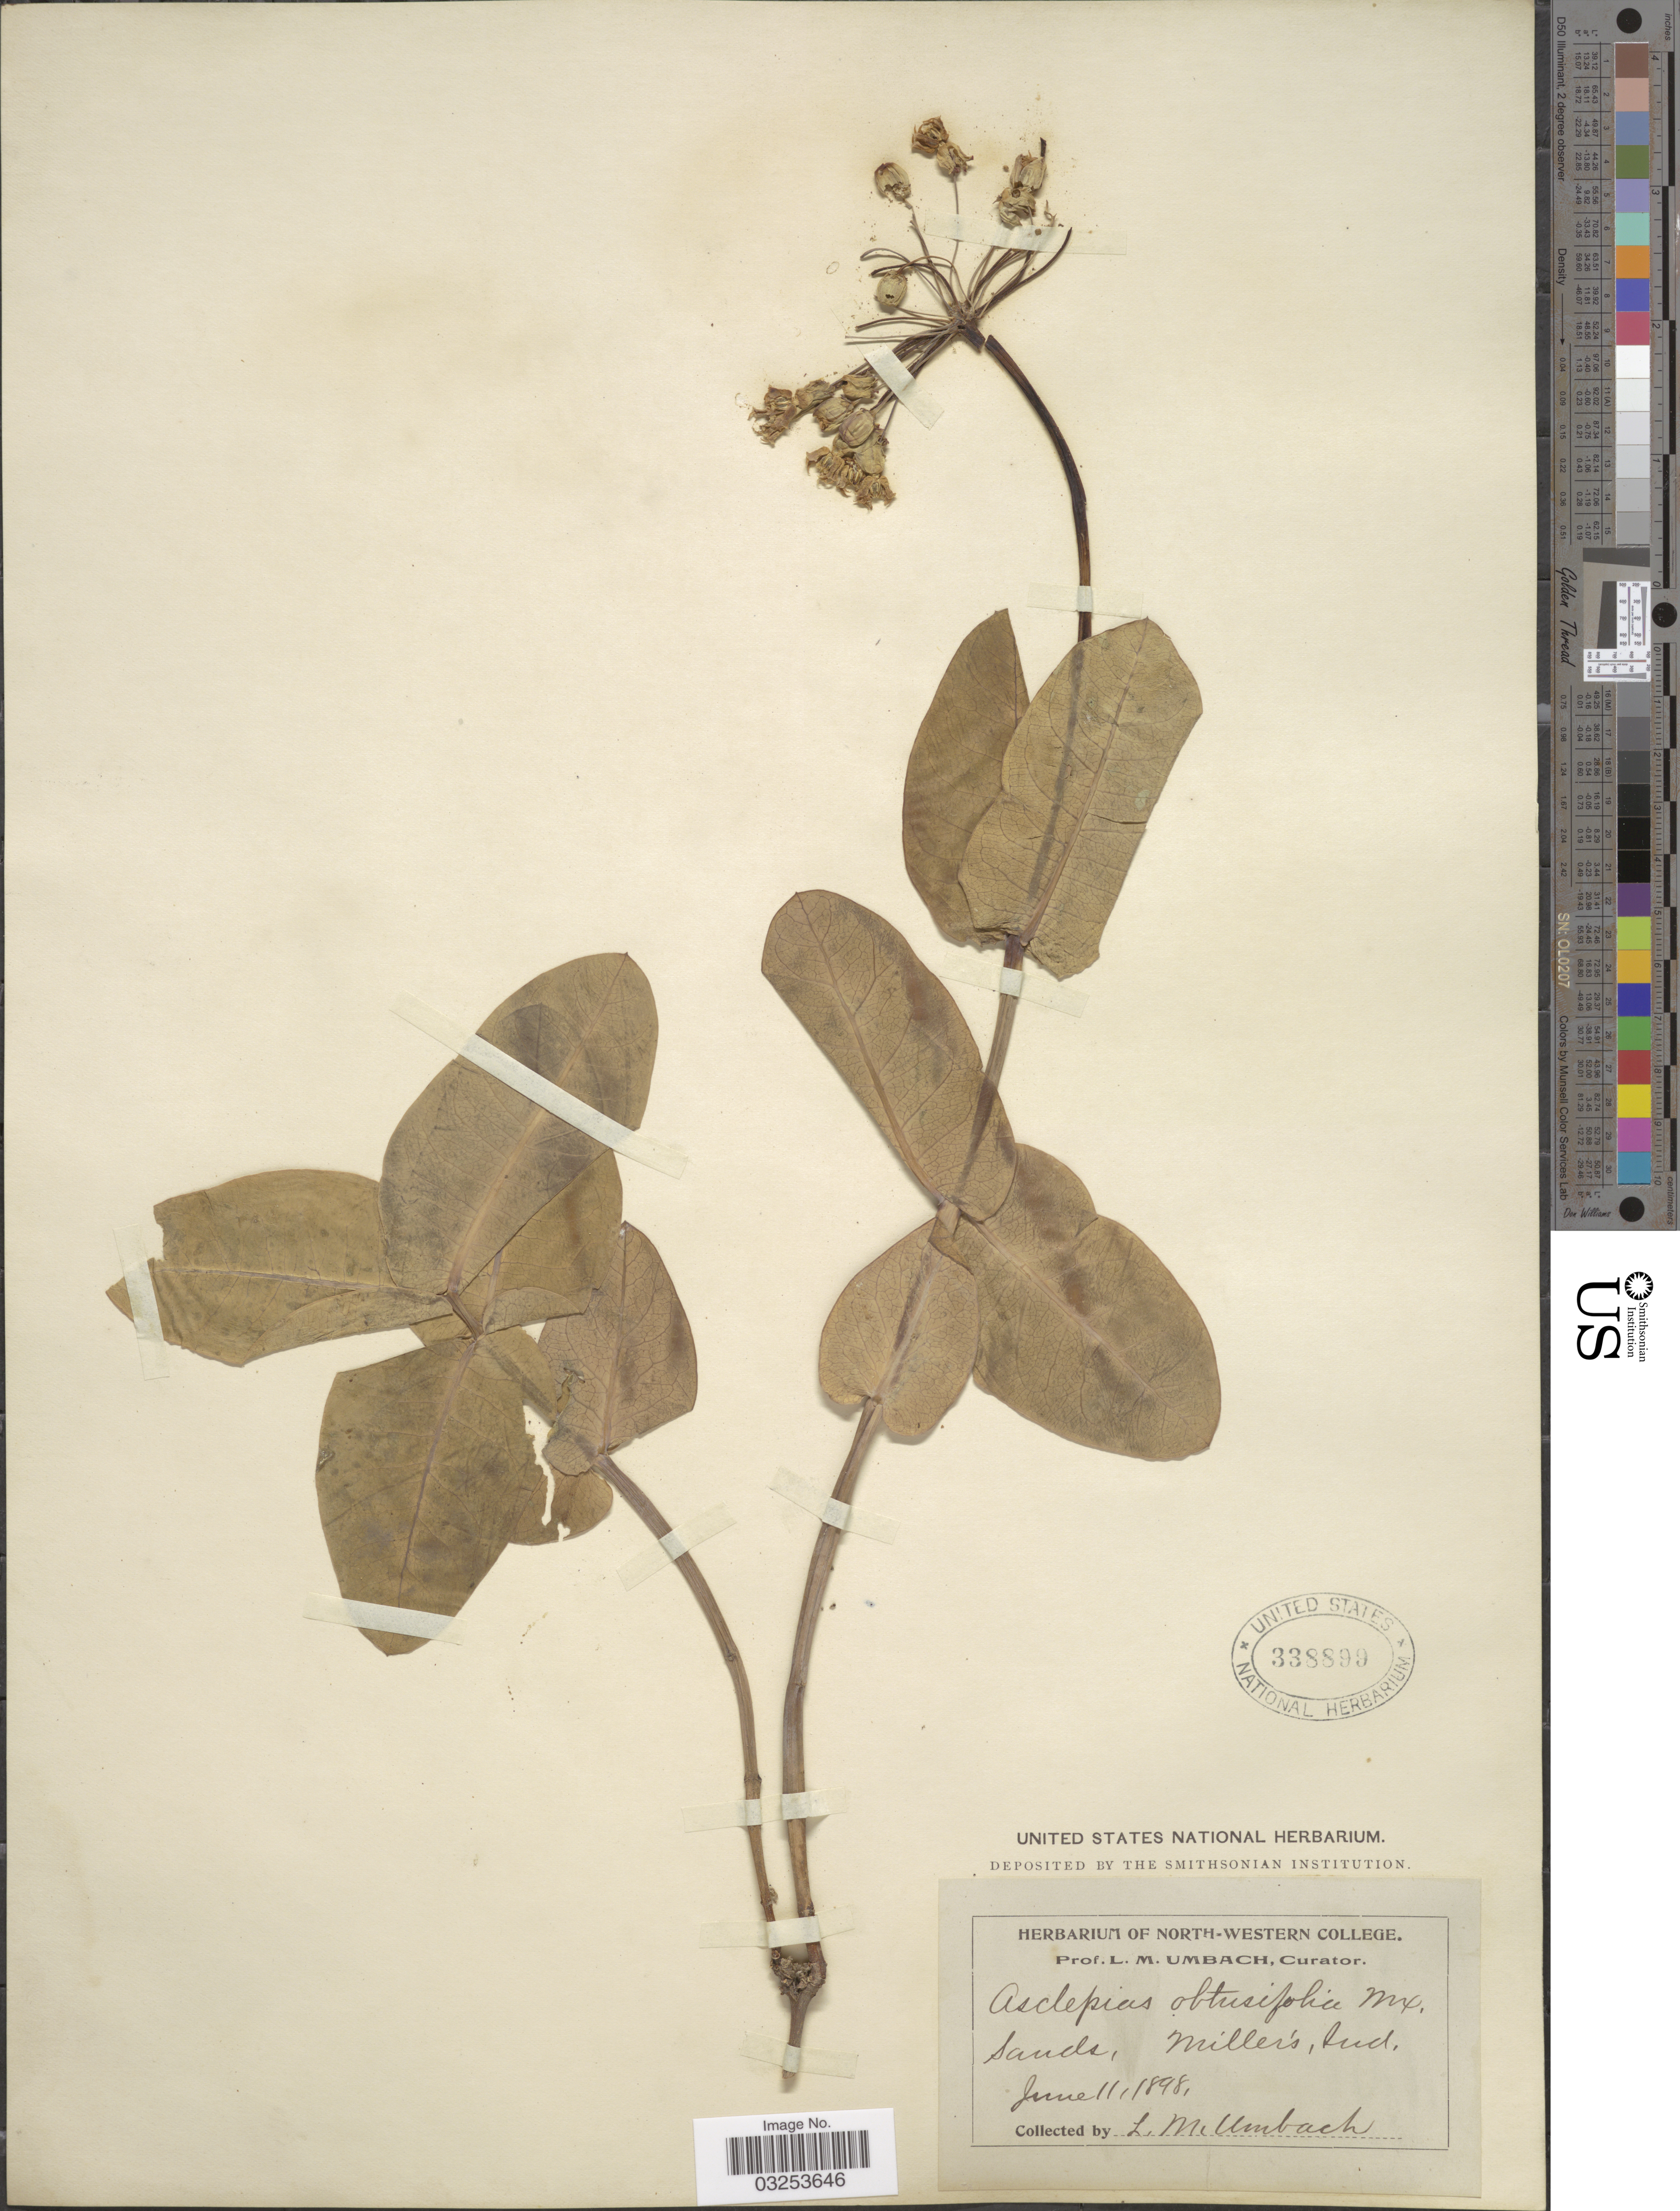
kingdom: Plantae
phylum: Tracheophyta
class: Magnoliopsida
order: Gentianales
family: Apocynaceae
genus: Asclepias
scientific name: Asclepias amplexicaulis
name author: J. Small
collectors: L. M. Umbach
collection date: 1898-06-11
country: United States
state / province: Indiana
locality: Sands, Miller's.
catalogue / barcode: US 338899